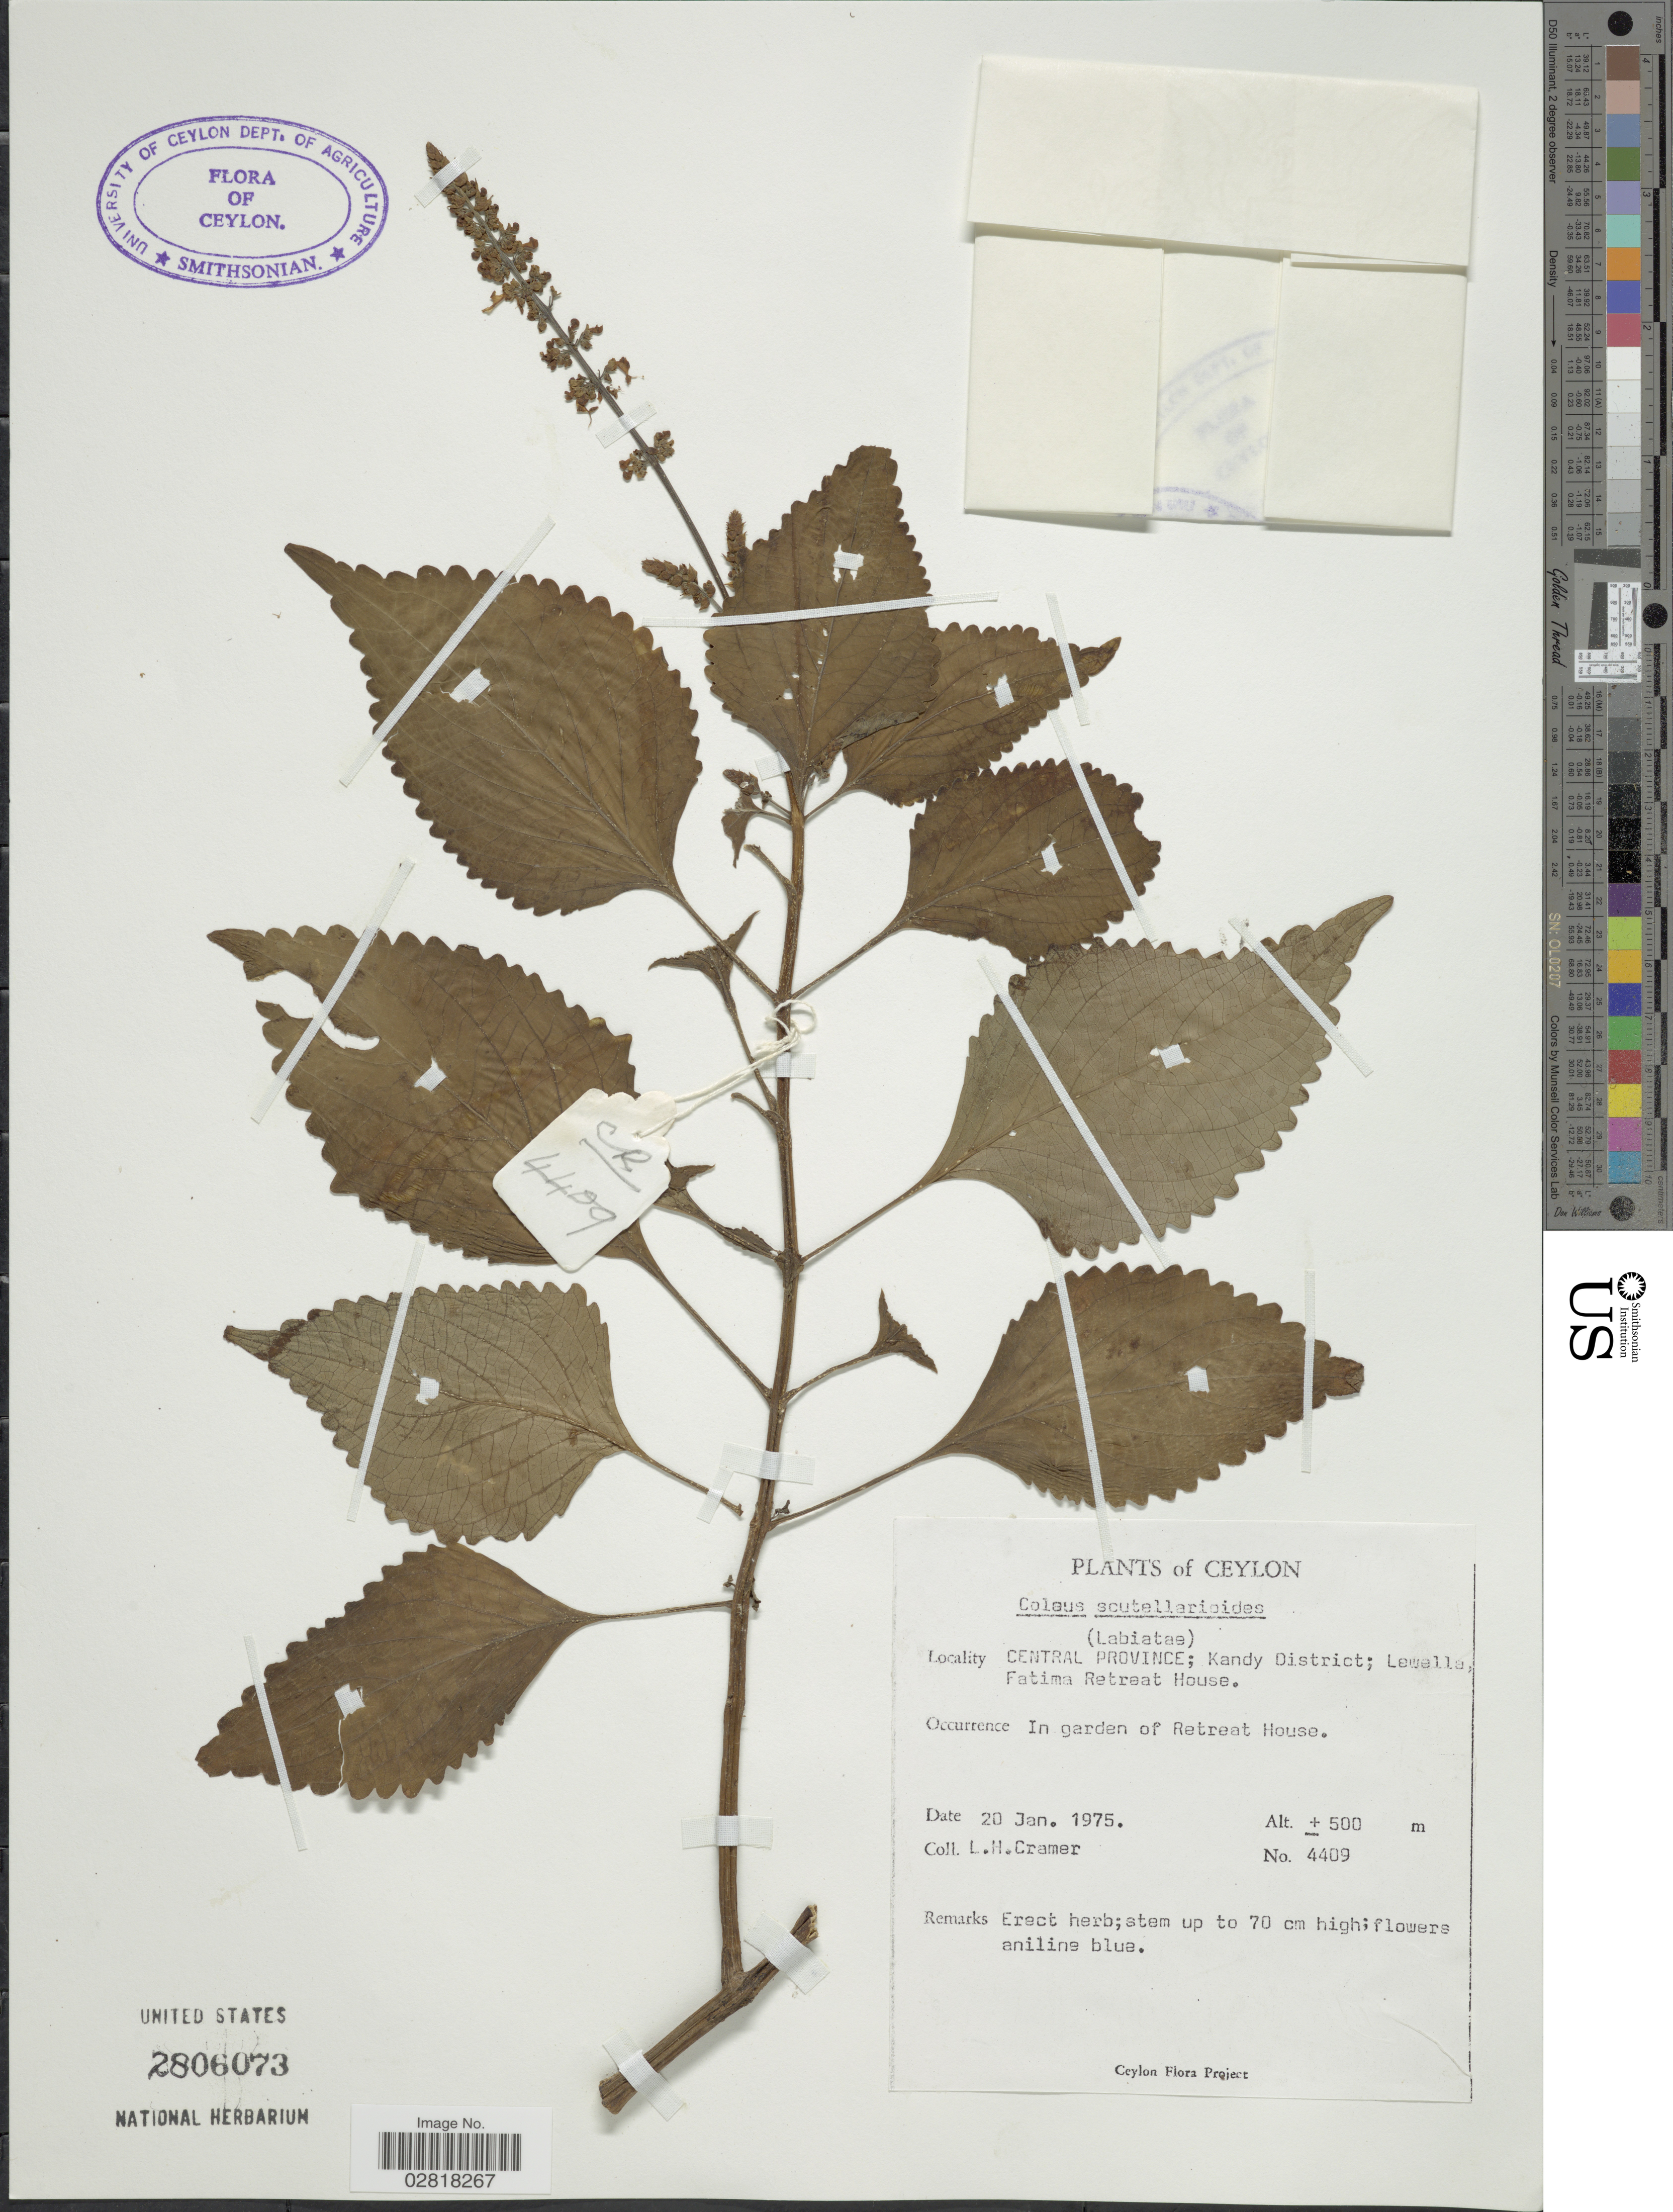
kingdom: Plantae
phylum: Tracheophyta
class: Magnoliopsida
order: Lamiales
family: Lamiaceae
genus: Plectranthus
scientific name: Plectranthus scutellarioides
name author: (L.) R. Br.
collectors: L. H. Cramer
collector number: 4409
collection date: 1975-01-20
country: Sri Lanka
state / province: Central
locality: Ceylon, Kandy District; Lewella, Fatima Retreat House, in garden of Retreat House.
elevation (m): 500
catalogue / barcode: US 2806073